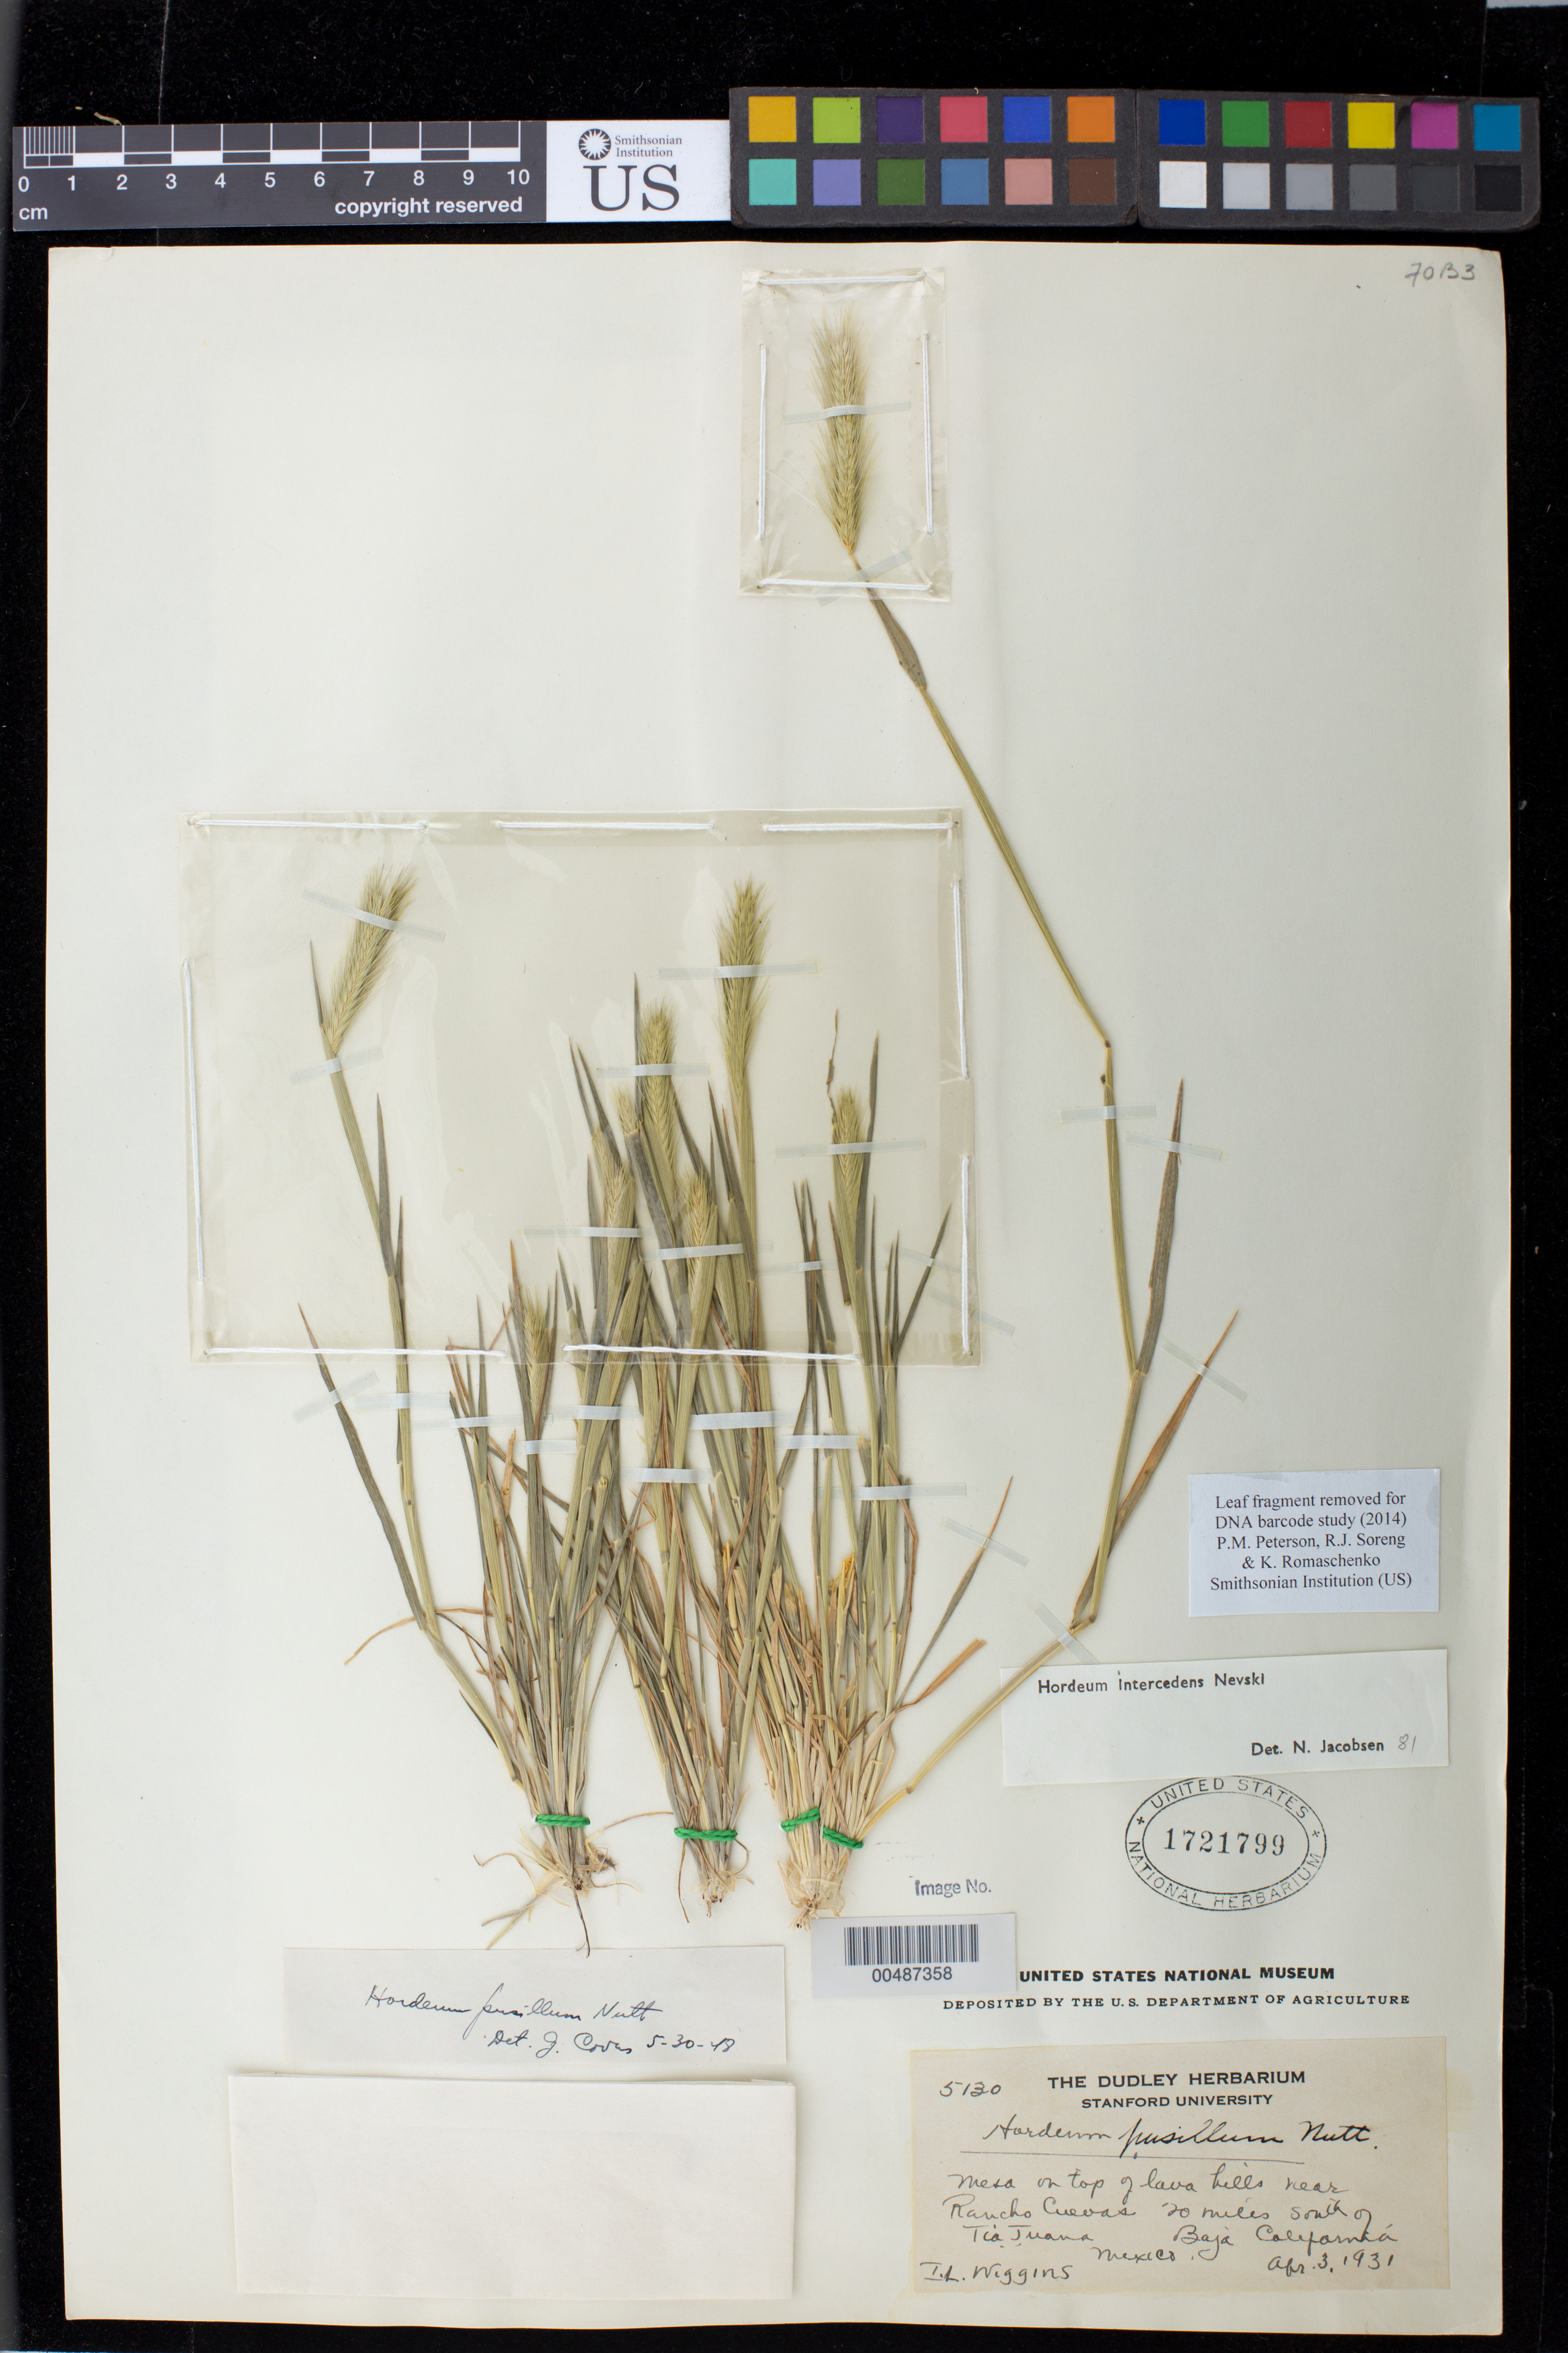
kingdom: Plantae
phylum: Tracheophyta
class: Liliopsida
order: Poales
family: Poaceae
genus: Hordeum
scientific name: Hordeum intercedens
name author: Nevski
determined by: Jacobsen, N. H. G.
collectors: I. L. Wiggins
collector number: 130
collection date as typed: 3 Apr 1931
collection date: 1931-04-03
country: Mexico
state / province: Baja California Norte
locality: Near Rancho Cuevas, 20 mi S of Tiajuana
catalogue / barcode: US 1721799